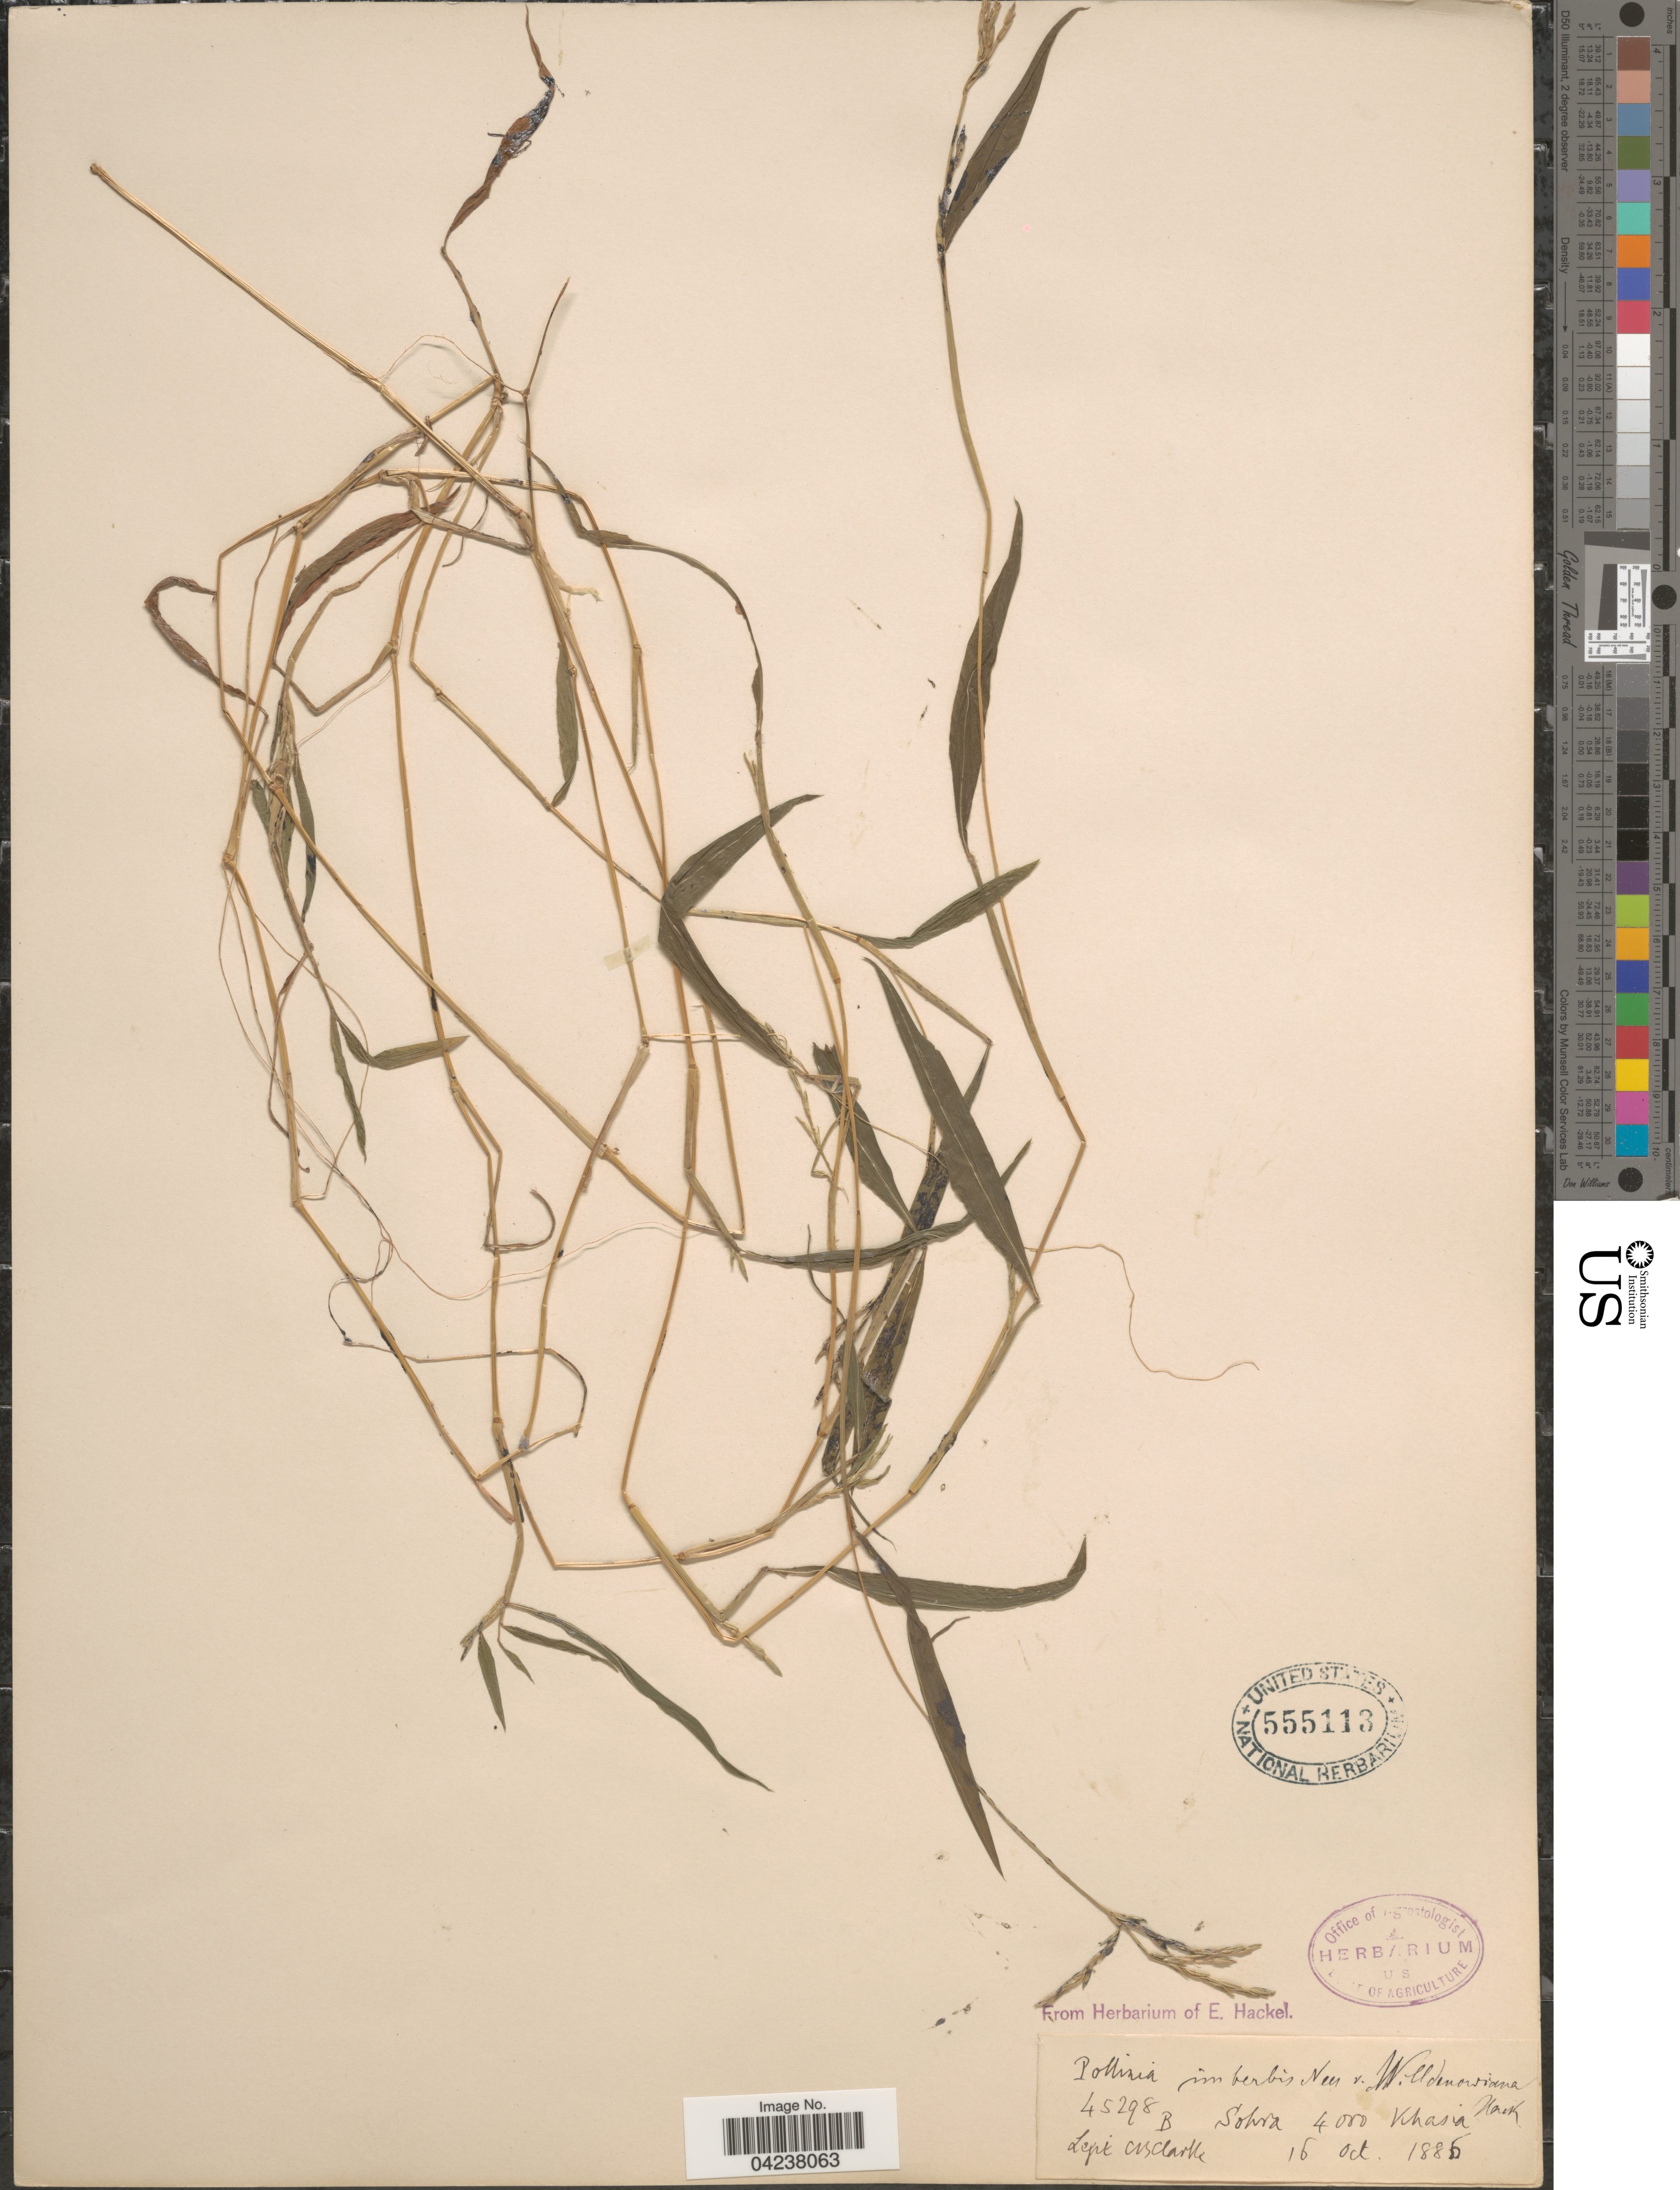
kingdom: Plantae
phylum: Tracheophyta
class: Liliopsida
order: Poales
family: Poaceae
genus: Microstegium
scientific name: Microstegium vimineum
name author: (Trin.) A. Camus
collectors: C. B. Clarke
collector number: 45298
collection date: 1886-10-16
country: India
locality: Sohra. Khasia.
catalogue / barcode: US 555113